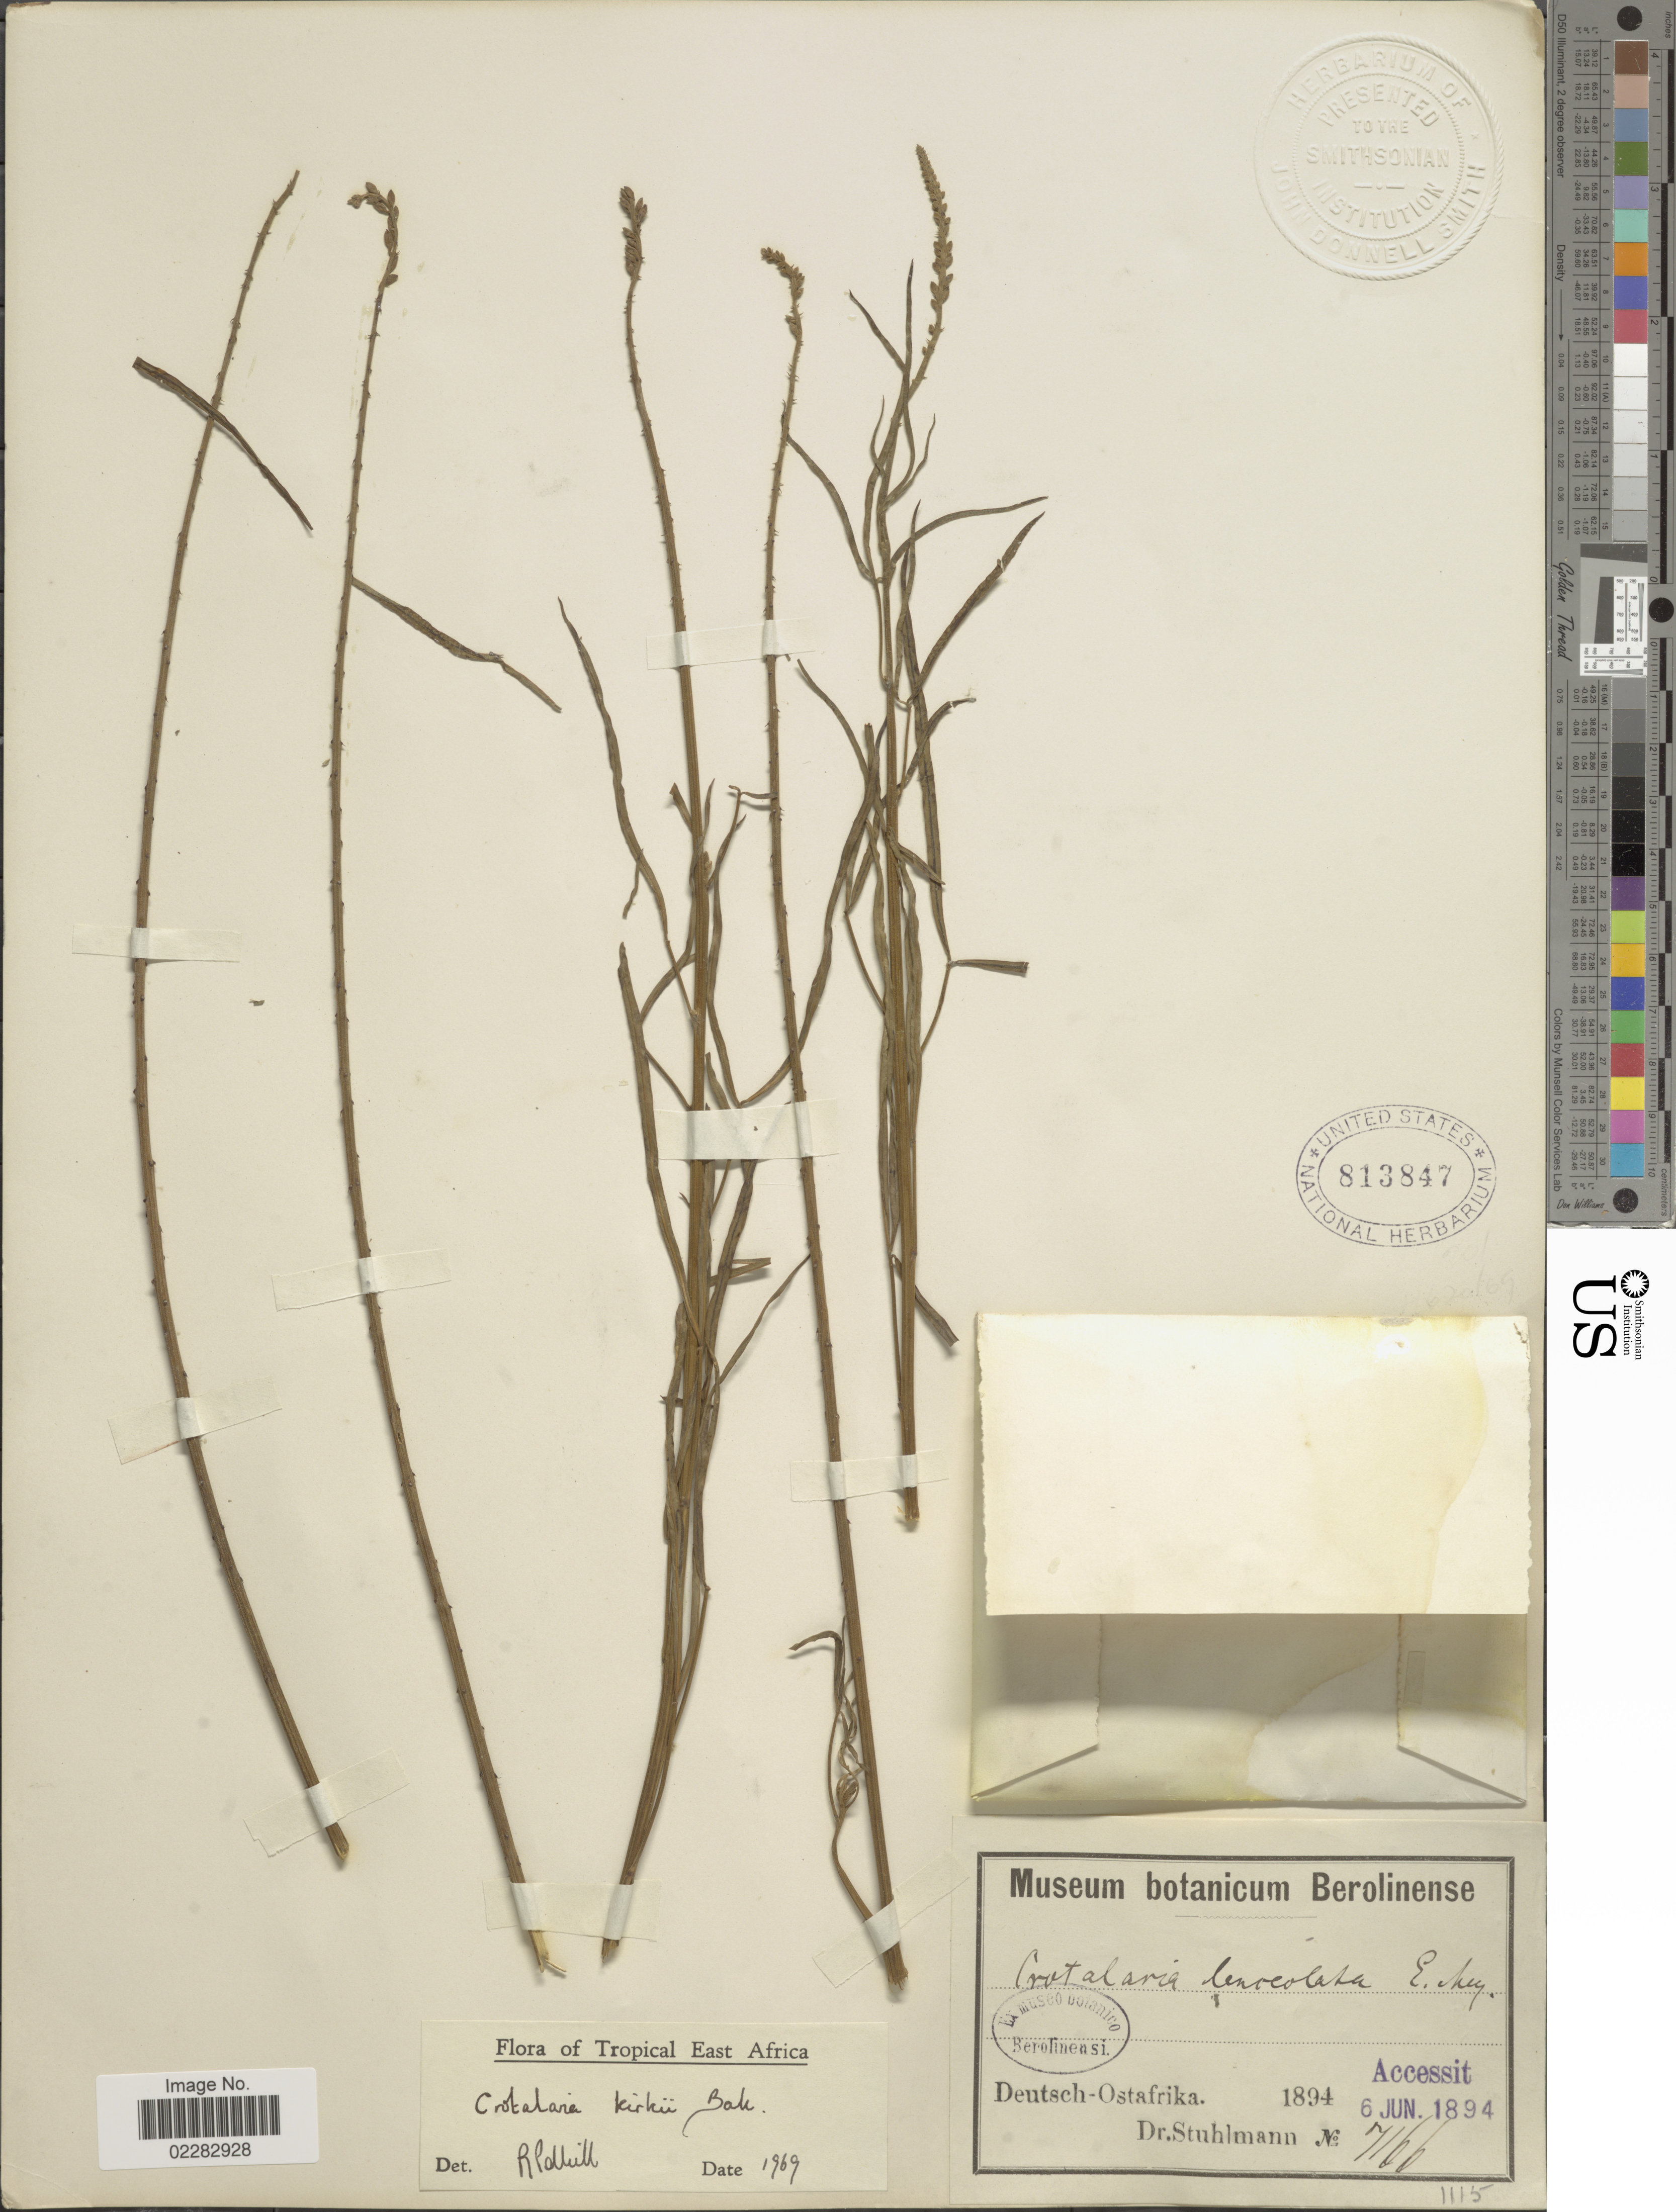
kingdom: Plantae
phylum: Tracheophyta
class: Magnoliopsida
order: Fabales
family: Fabaceae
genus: Crotalaria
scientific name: Crotalaria kirkii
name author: Baker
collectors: -. Stuhlmann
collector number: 7166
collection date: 1894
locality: Deutsch-Ostafrika.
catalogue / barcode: US 813847